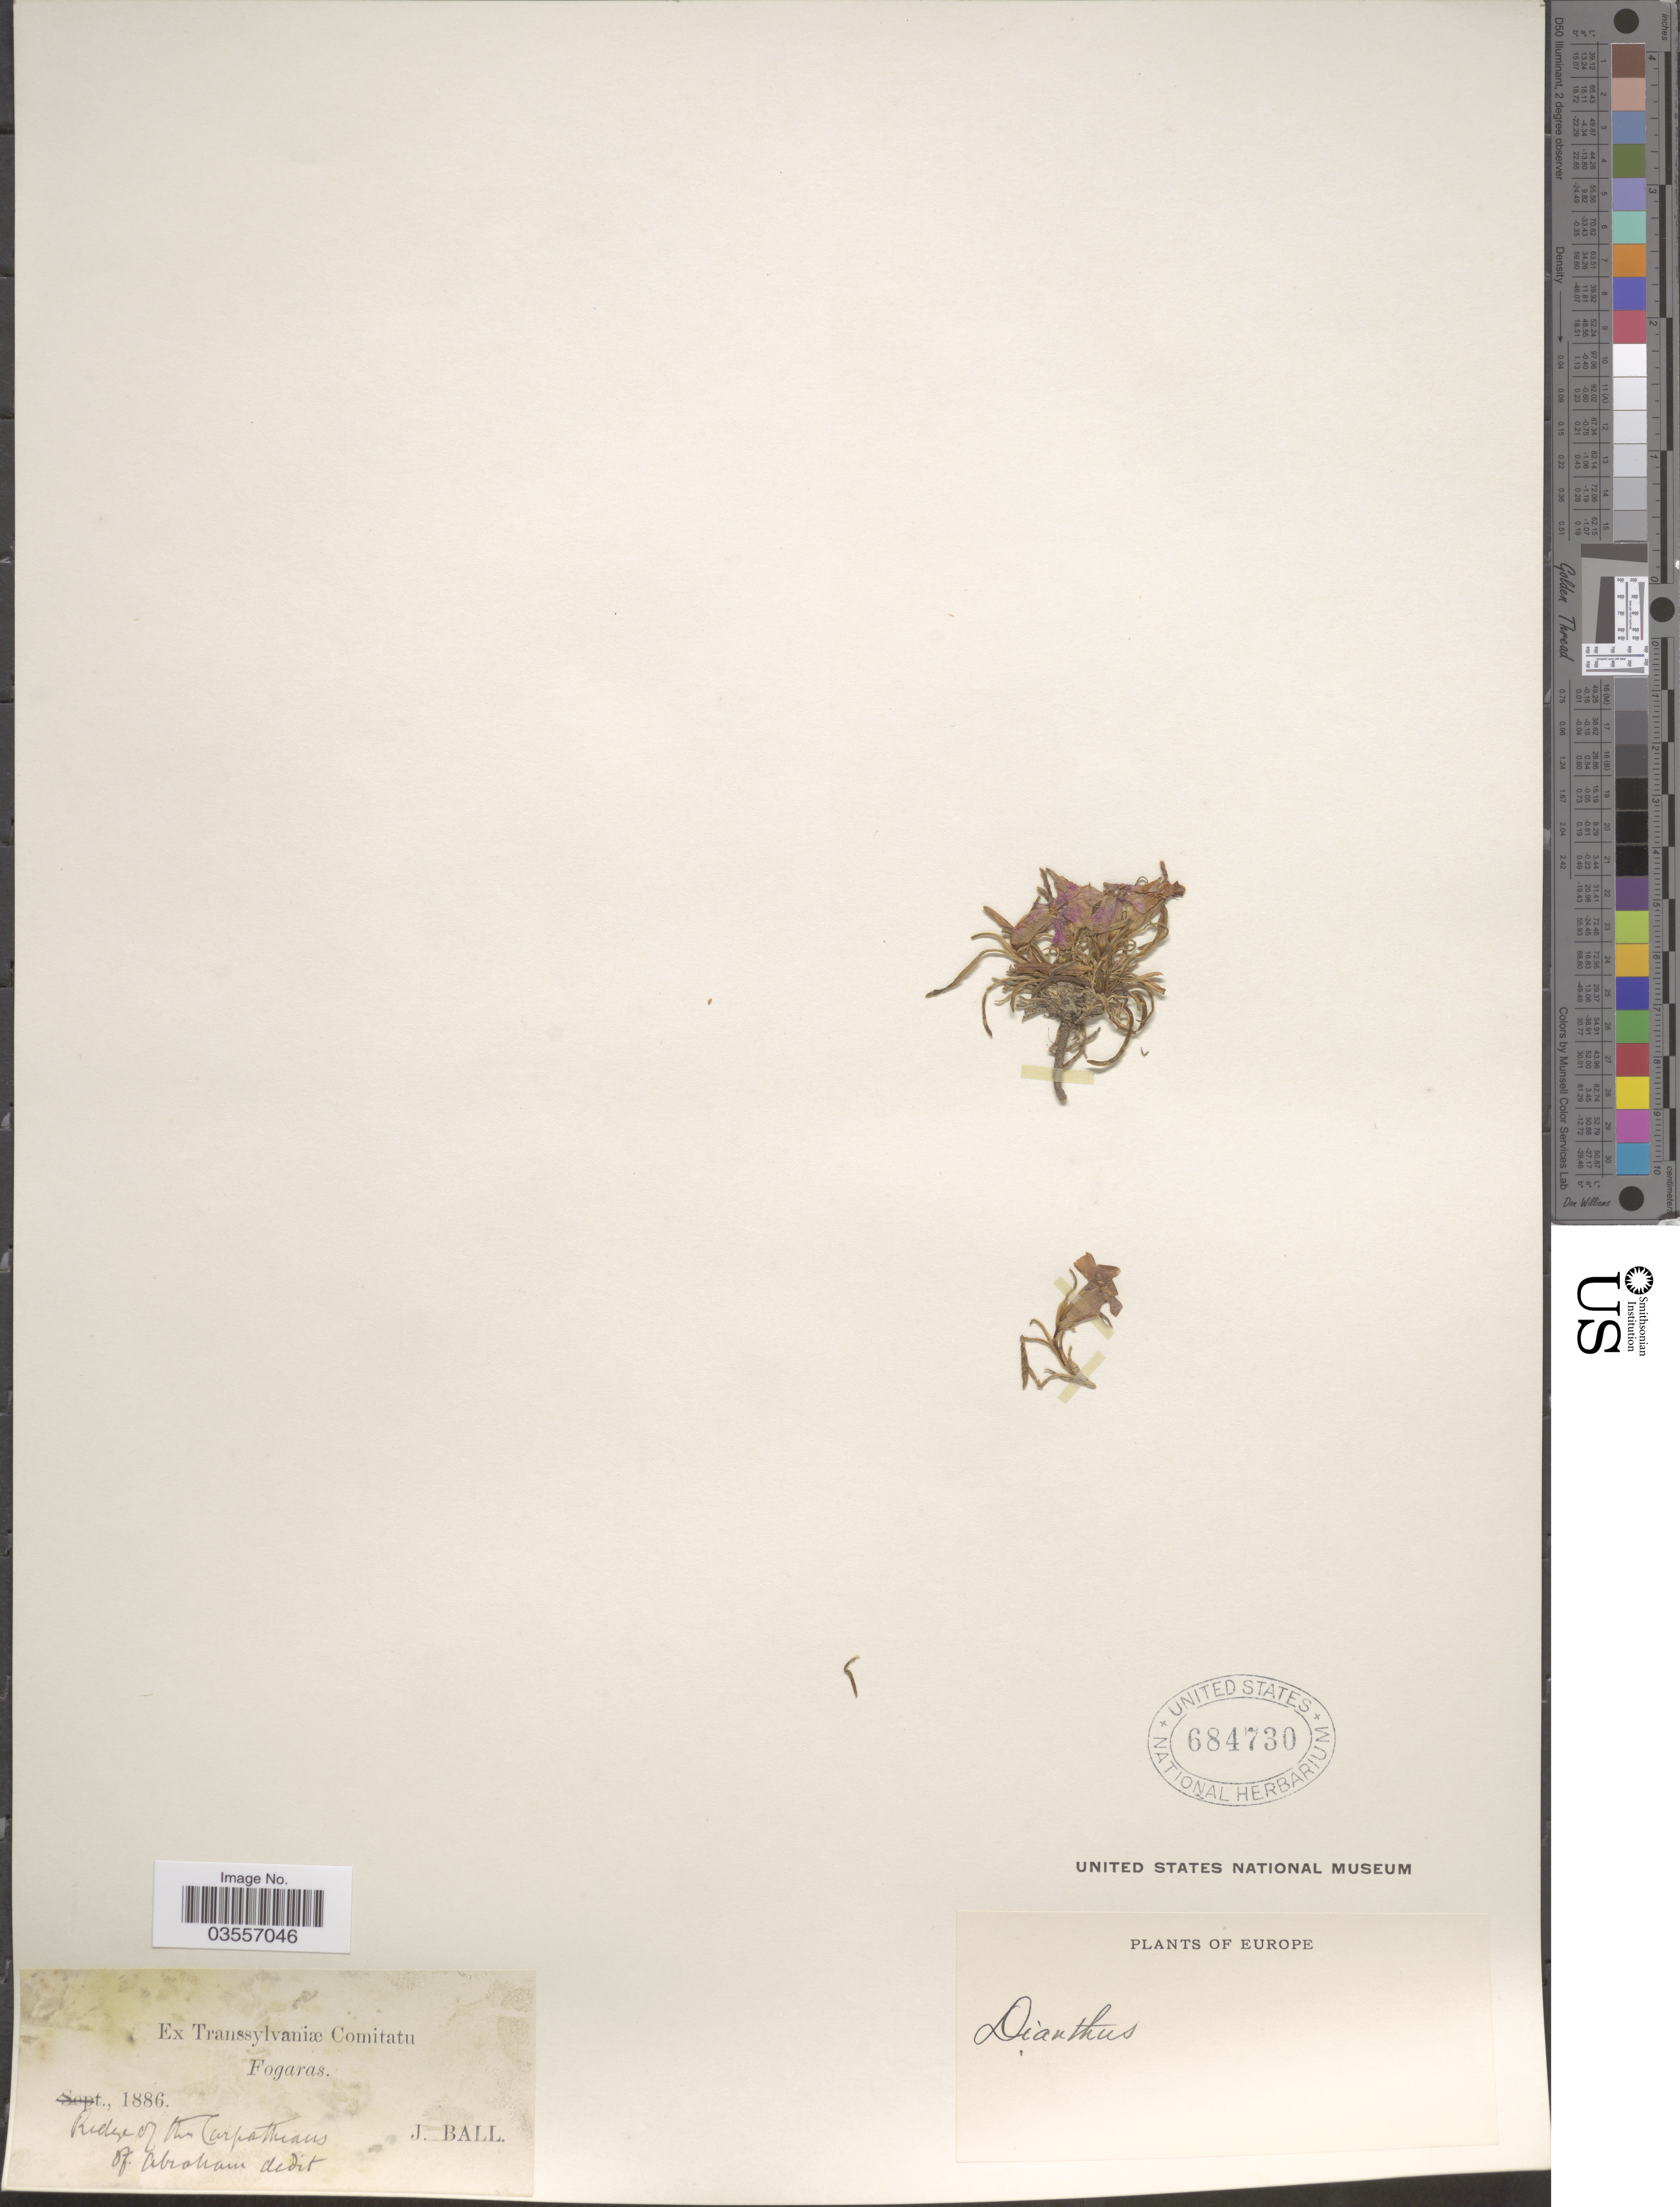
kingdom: Plantae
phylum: Tracheophyta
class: Magnoliopsida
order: Caryophyllales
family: Caryophyllaceae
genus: Dianthus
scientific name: Dianthus sp.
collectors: J. Ball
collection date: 1886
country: Romania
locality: Ex Transsylvaniæ Comitatu Fogaras. Ridge of the Carpathians. Europe.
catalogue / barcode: US 684730